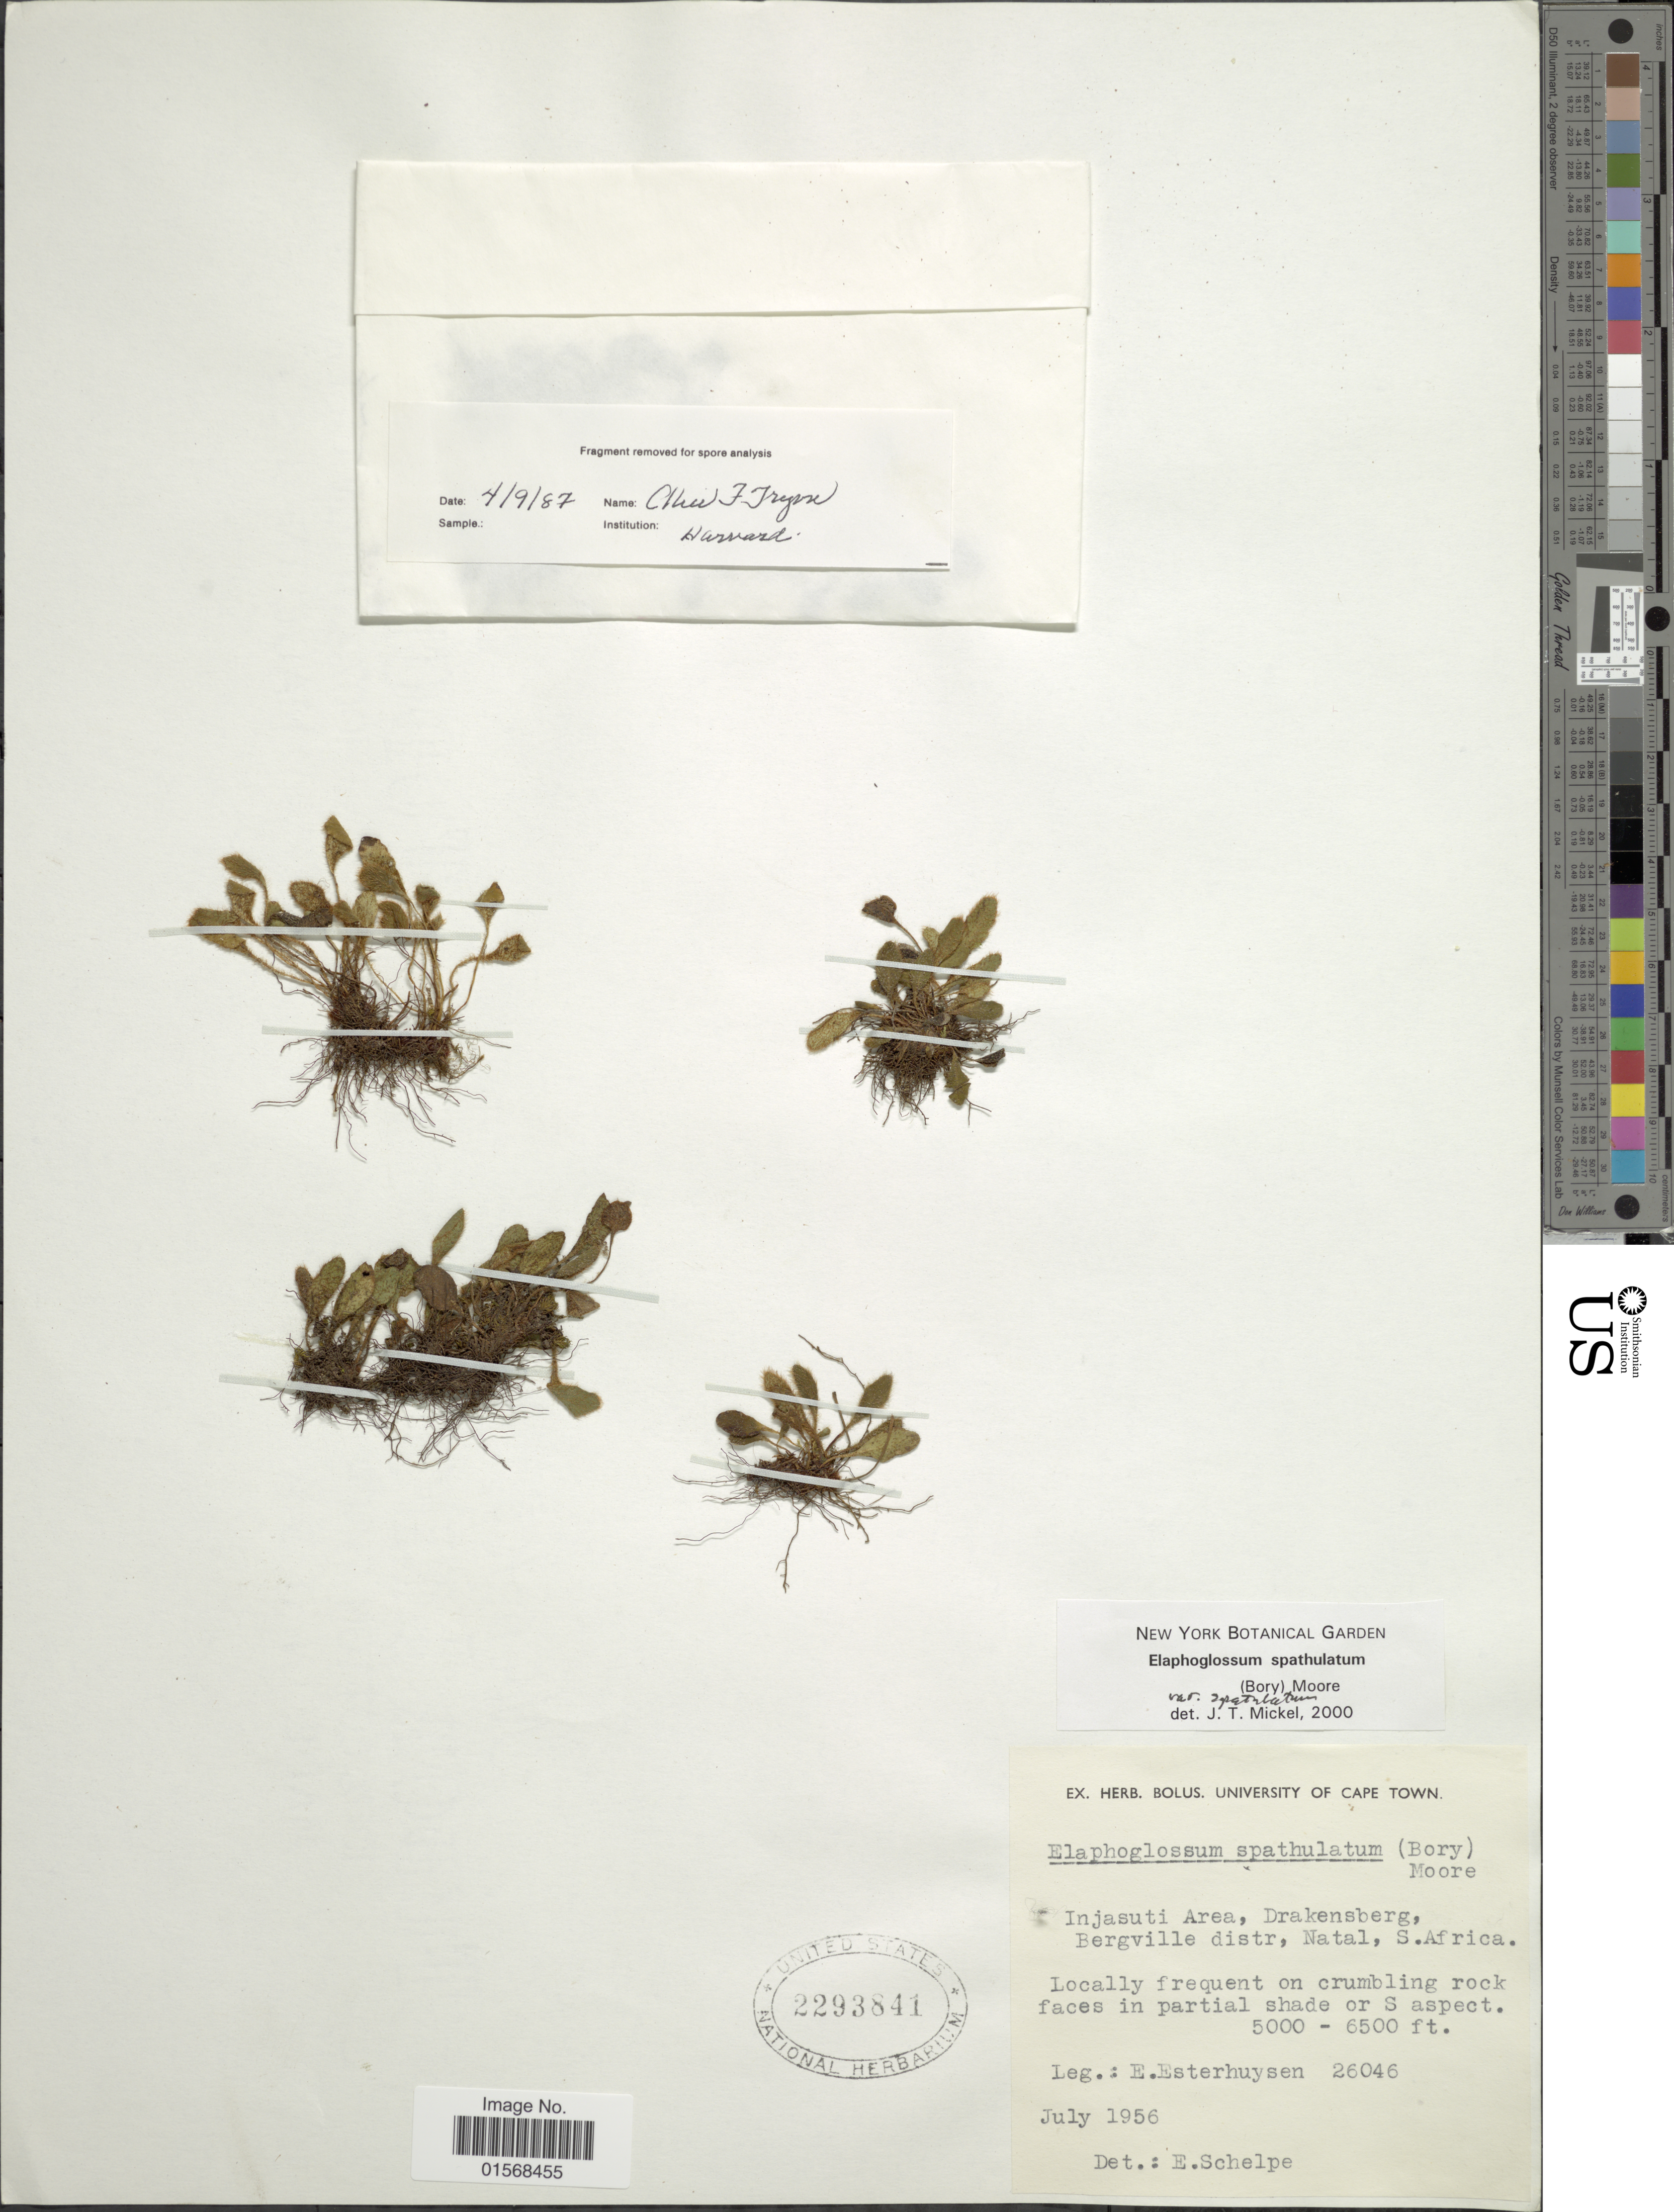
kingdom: Plantae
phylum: Tracheophyta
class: Polypodiopsida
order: Polypodiales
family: Dryopteridaceae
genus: Elaphoglossum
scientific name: Elaphoglossum spathulatum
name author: (Bory) T. Moore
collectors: E. E. Esterhuysen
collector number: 26046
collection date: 1956-07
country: South Africa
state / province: KwaZulu-Natal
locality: Injasuti Area, Drakensberg, Bergville distr., Natal, S. Africa.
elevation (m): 1524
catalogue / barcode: US 2293841